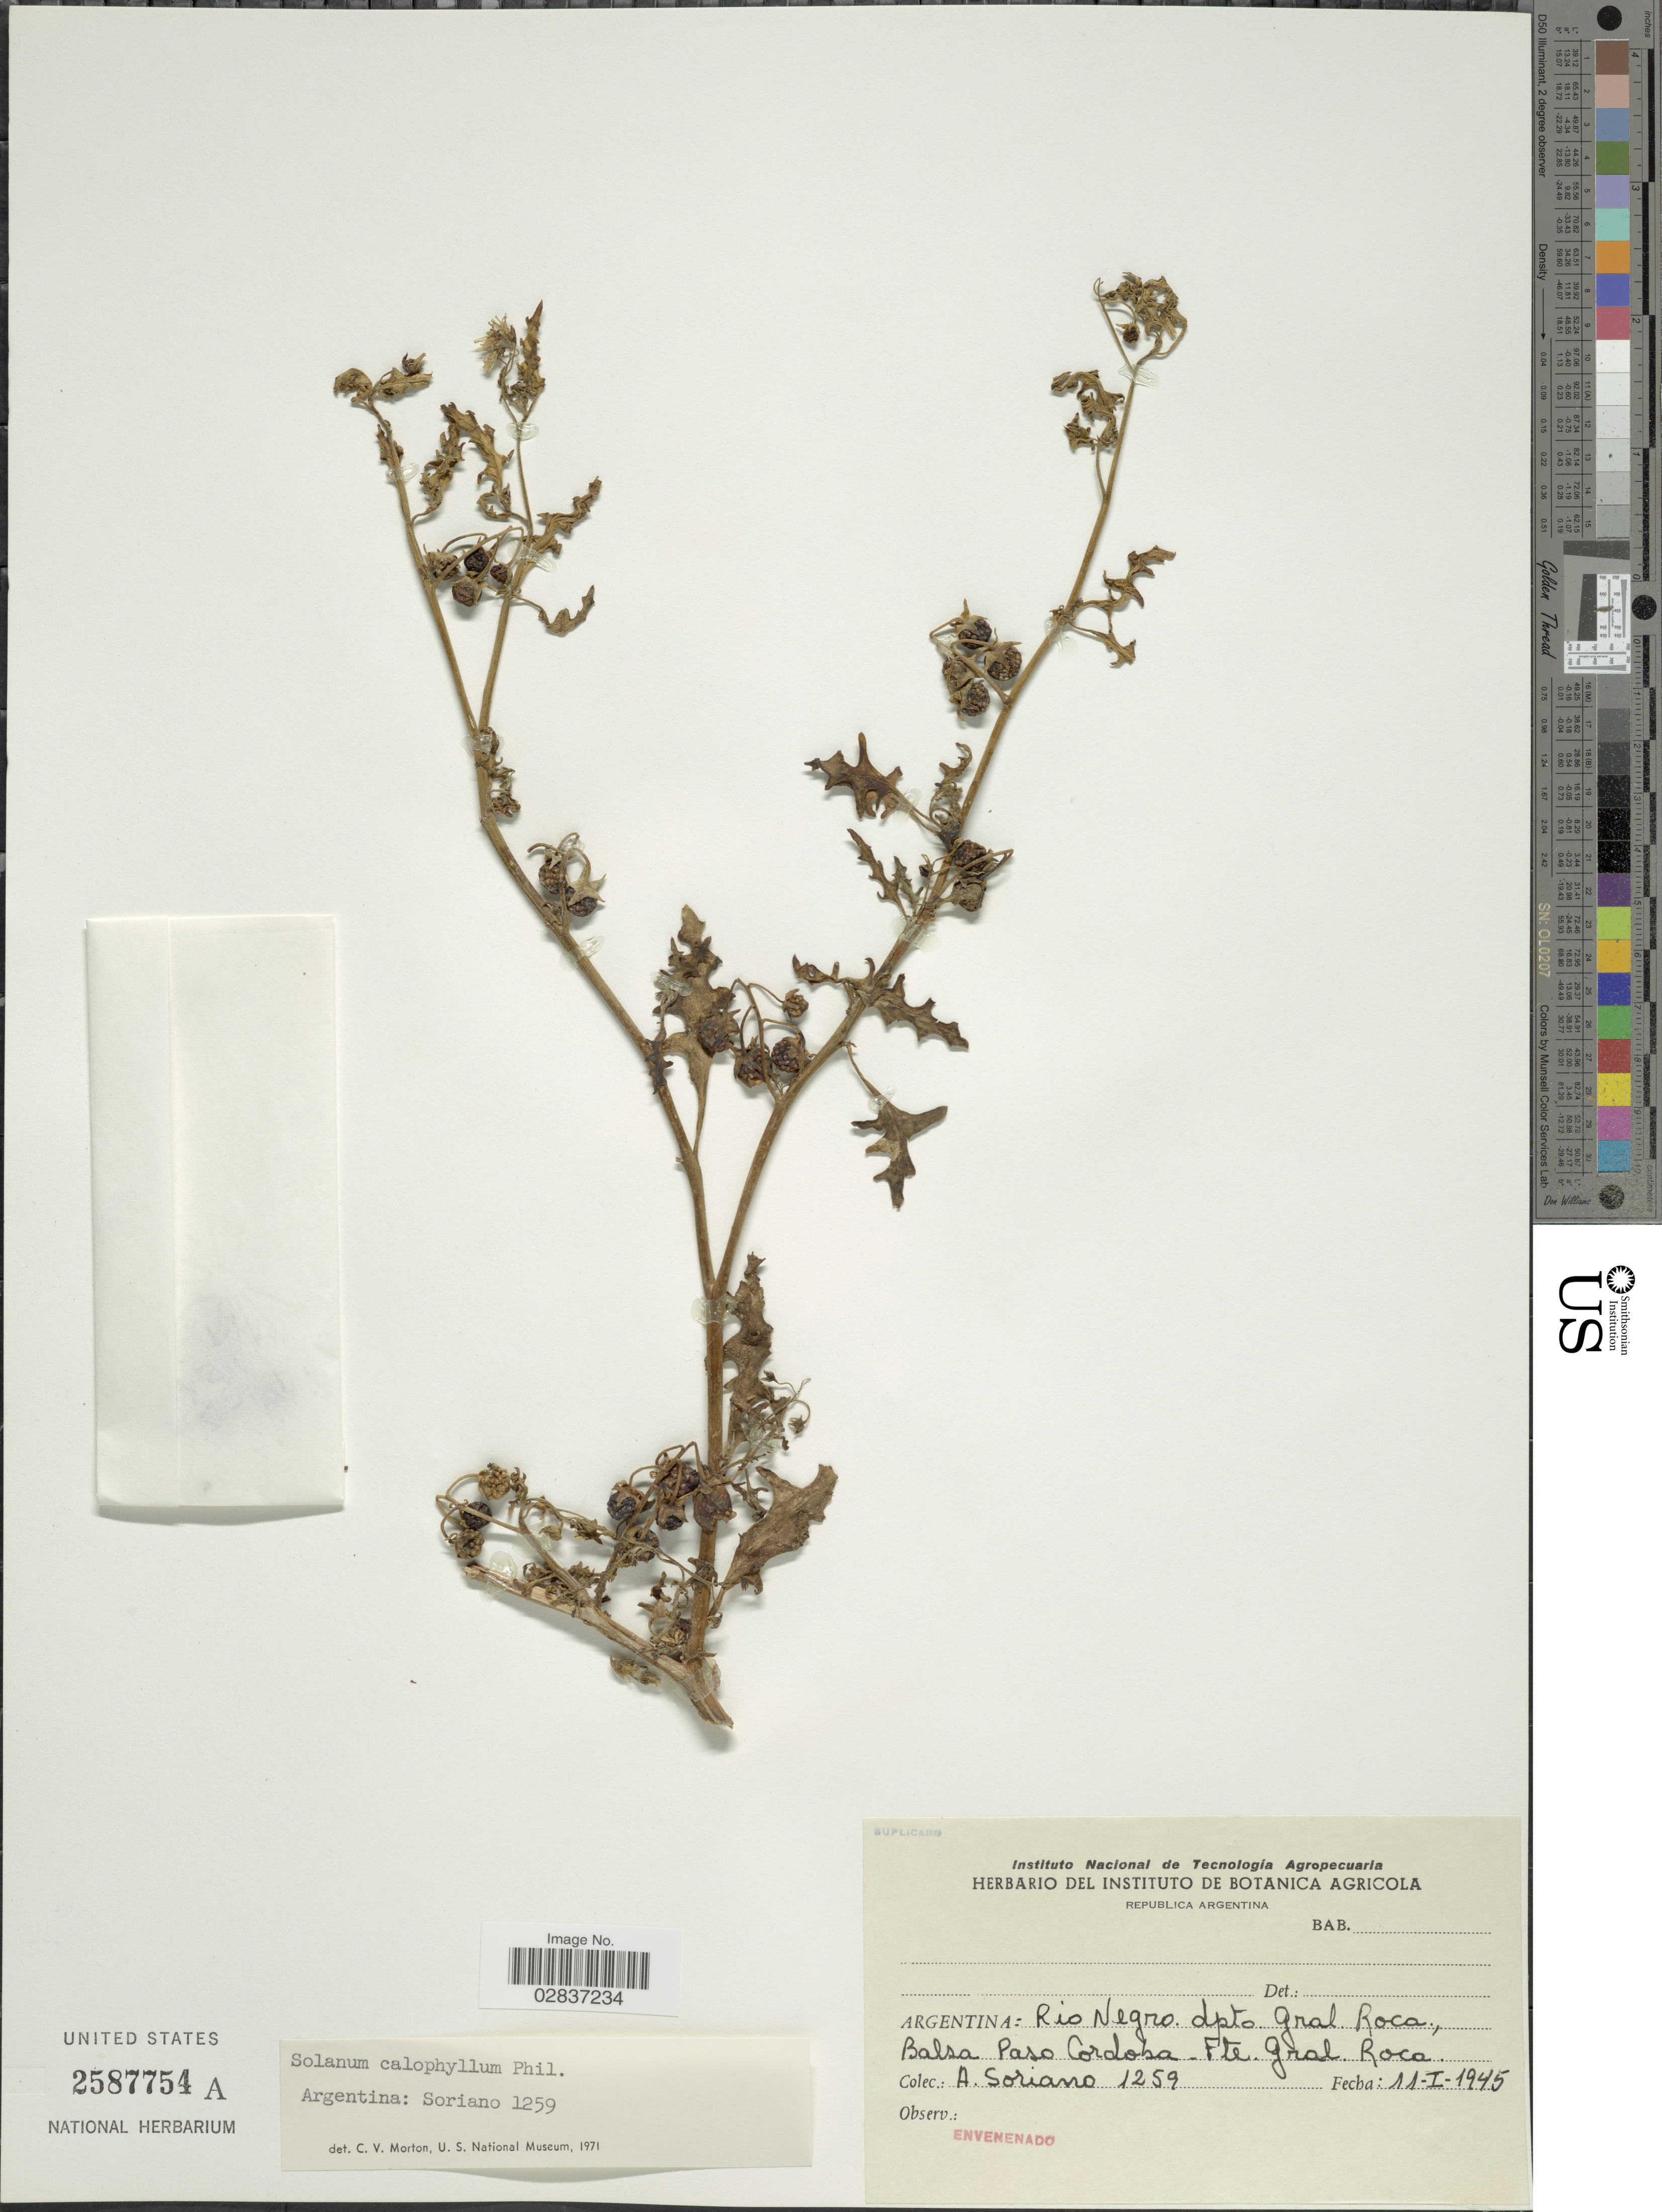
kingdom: Plantae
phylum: Tracheophyta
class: Magnoliopsida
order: Solanales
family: Solanaceae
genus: Solanum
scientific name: Solanum calophyllum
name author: Phil.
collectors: A. Soriano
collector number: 1259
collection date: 1945-01-11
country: Argentina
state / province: Rio Negro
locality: Rio Negro. dpto. Gral. Roca., Balsa Paso Cordoba. Fte. Gral. Roca.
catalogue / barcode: US 2587754A